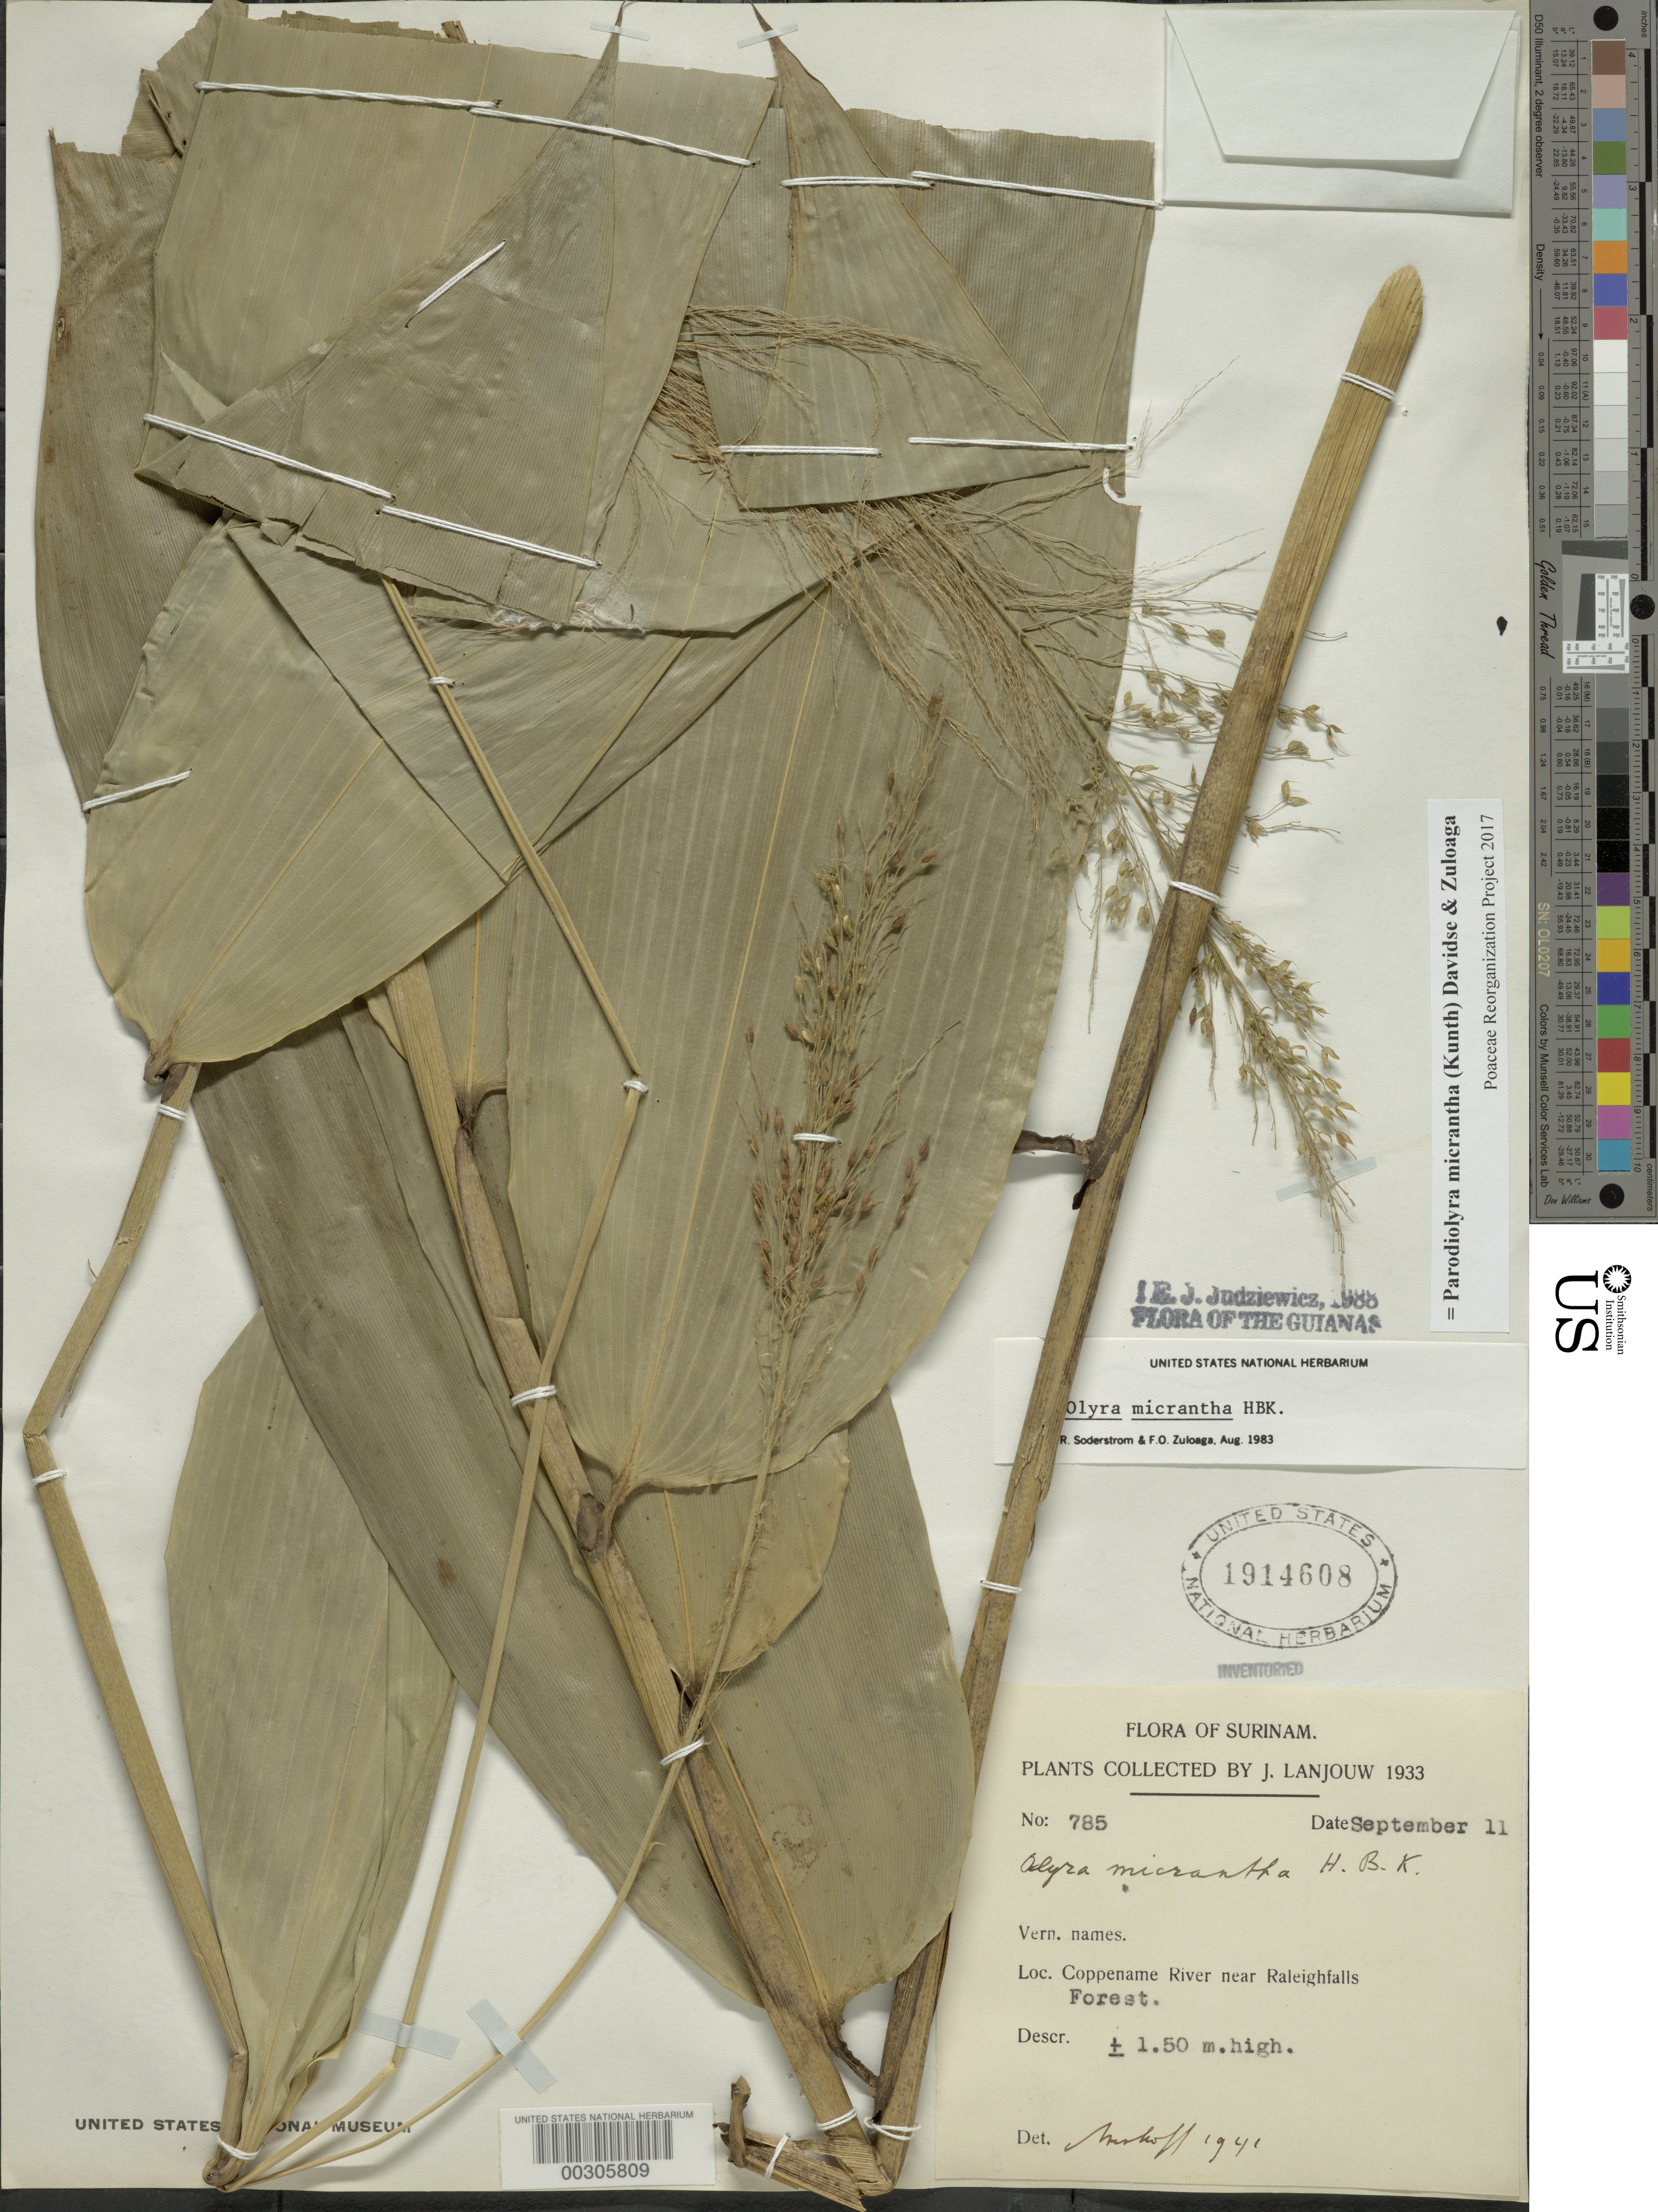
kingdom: Plantae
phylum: Tracheophyta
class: Liliopsida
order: Poales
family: Poaceae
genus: Parodiolyra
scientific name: Parodiolyra micrantha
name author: (Kunth) Davidse & Zuloaga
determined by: Poaceae Reorganization Project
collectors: J. Lanjouw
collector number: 785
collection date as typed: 11 Sep 1933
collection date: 1933-09-11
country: Suriname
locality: Coppename river, raleigh falls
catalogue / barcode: US 1914608